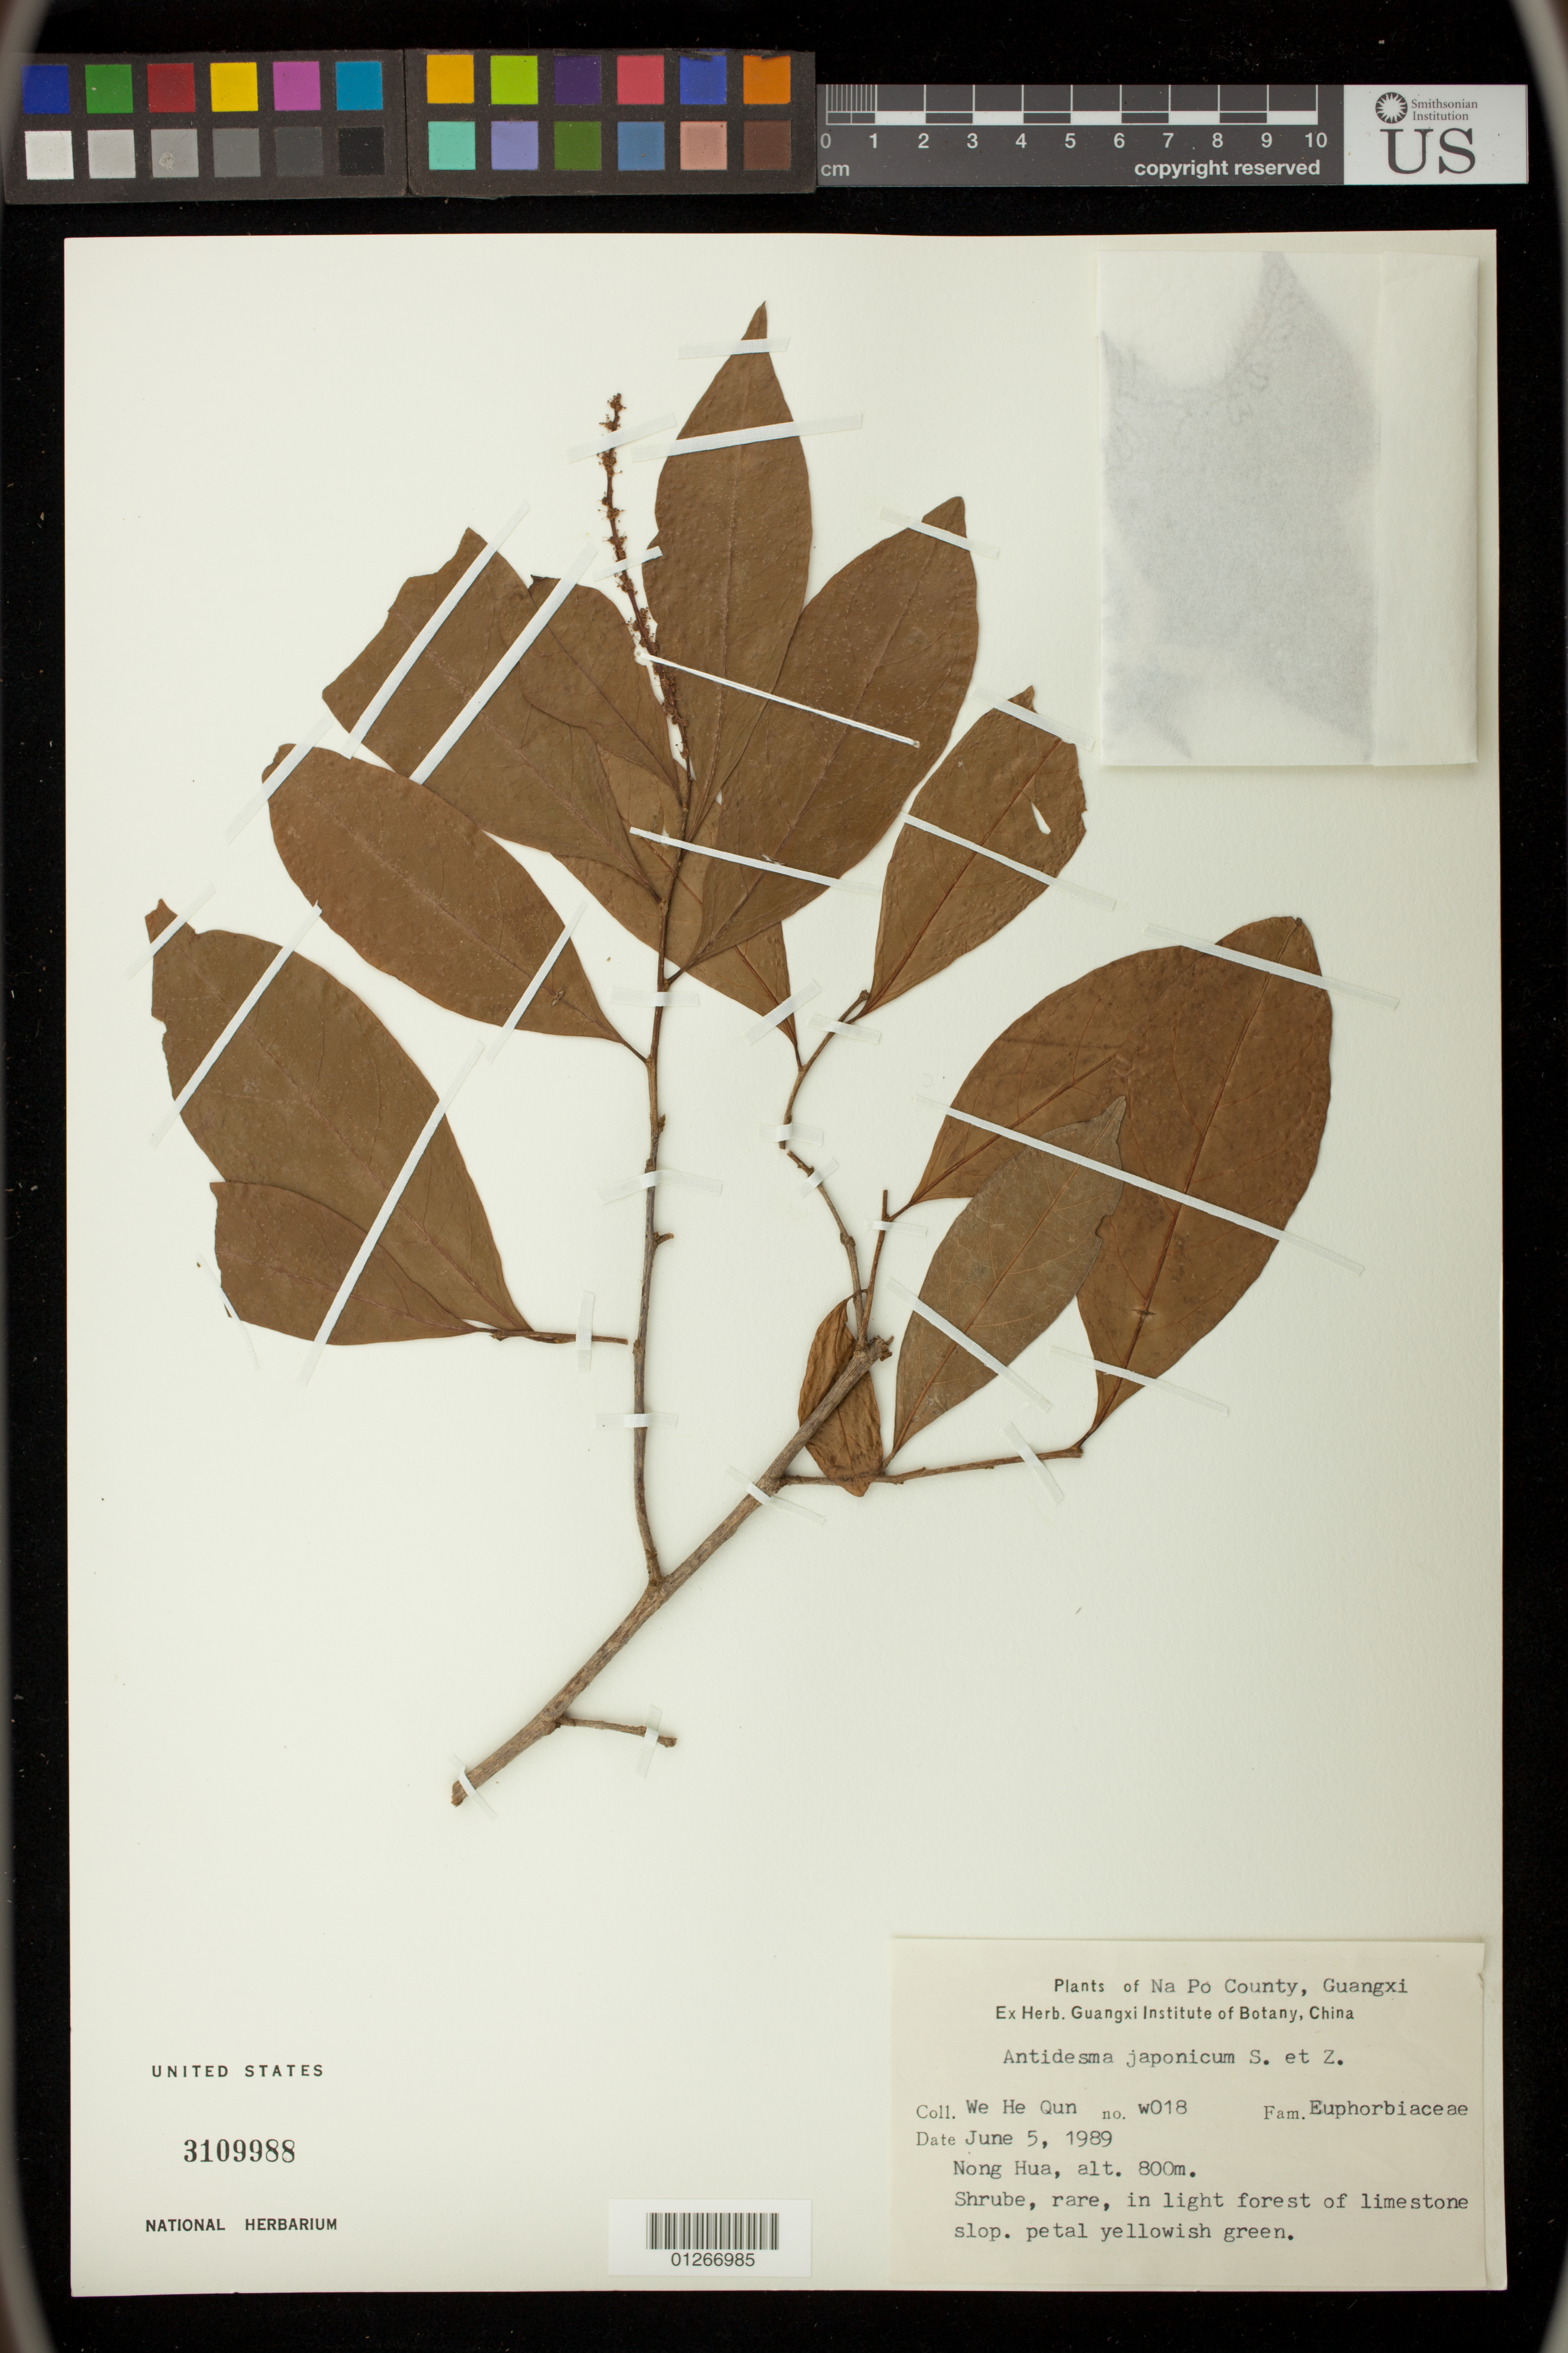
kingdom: Plantae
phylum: Tracheophyta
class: Magnoliopsida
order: Malpighiales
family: Phyllanthaceae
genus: Antidesma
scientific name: Antidesma japonicum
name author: Siebert & Zucc.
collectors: W. Qun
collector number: W018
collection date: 1989-06-05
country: China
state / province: Guangxi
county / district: Na Po County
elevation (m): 800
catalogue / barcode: US 3109988